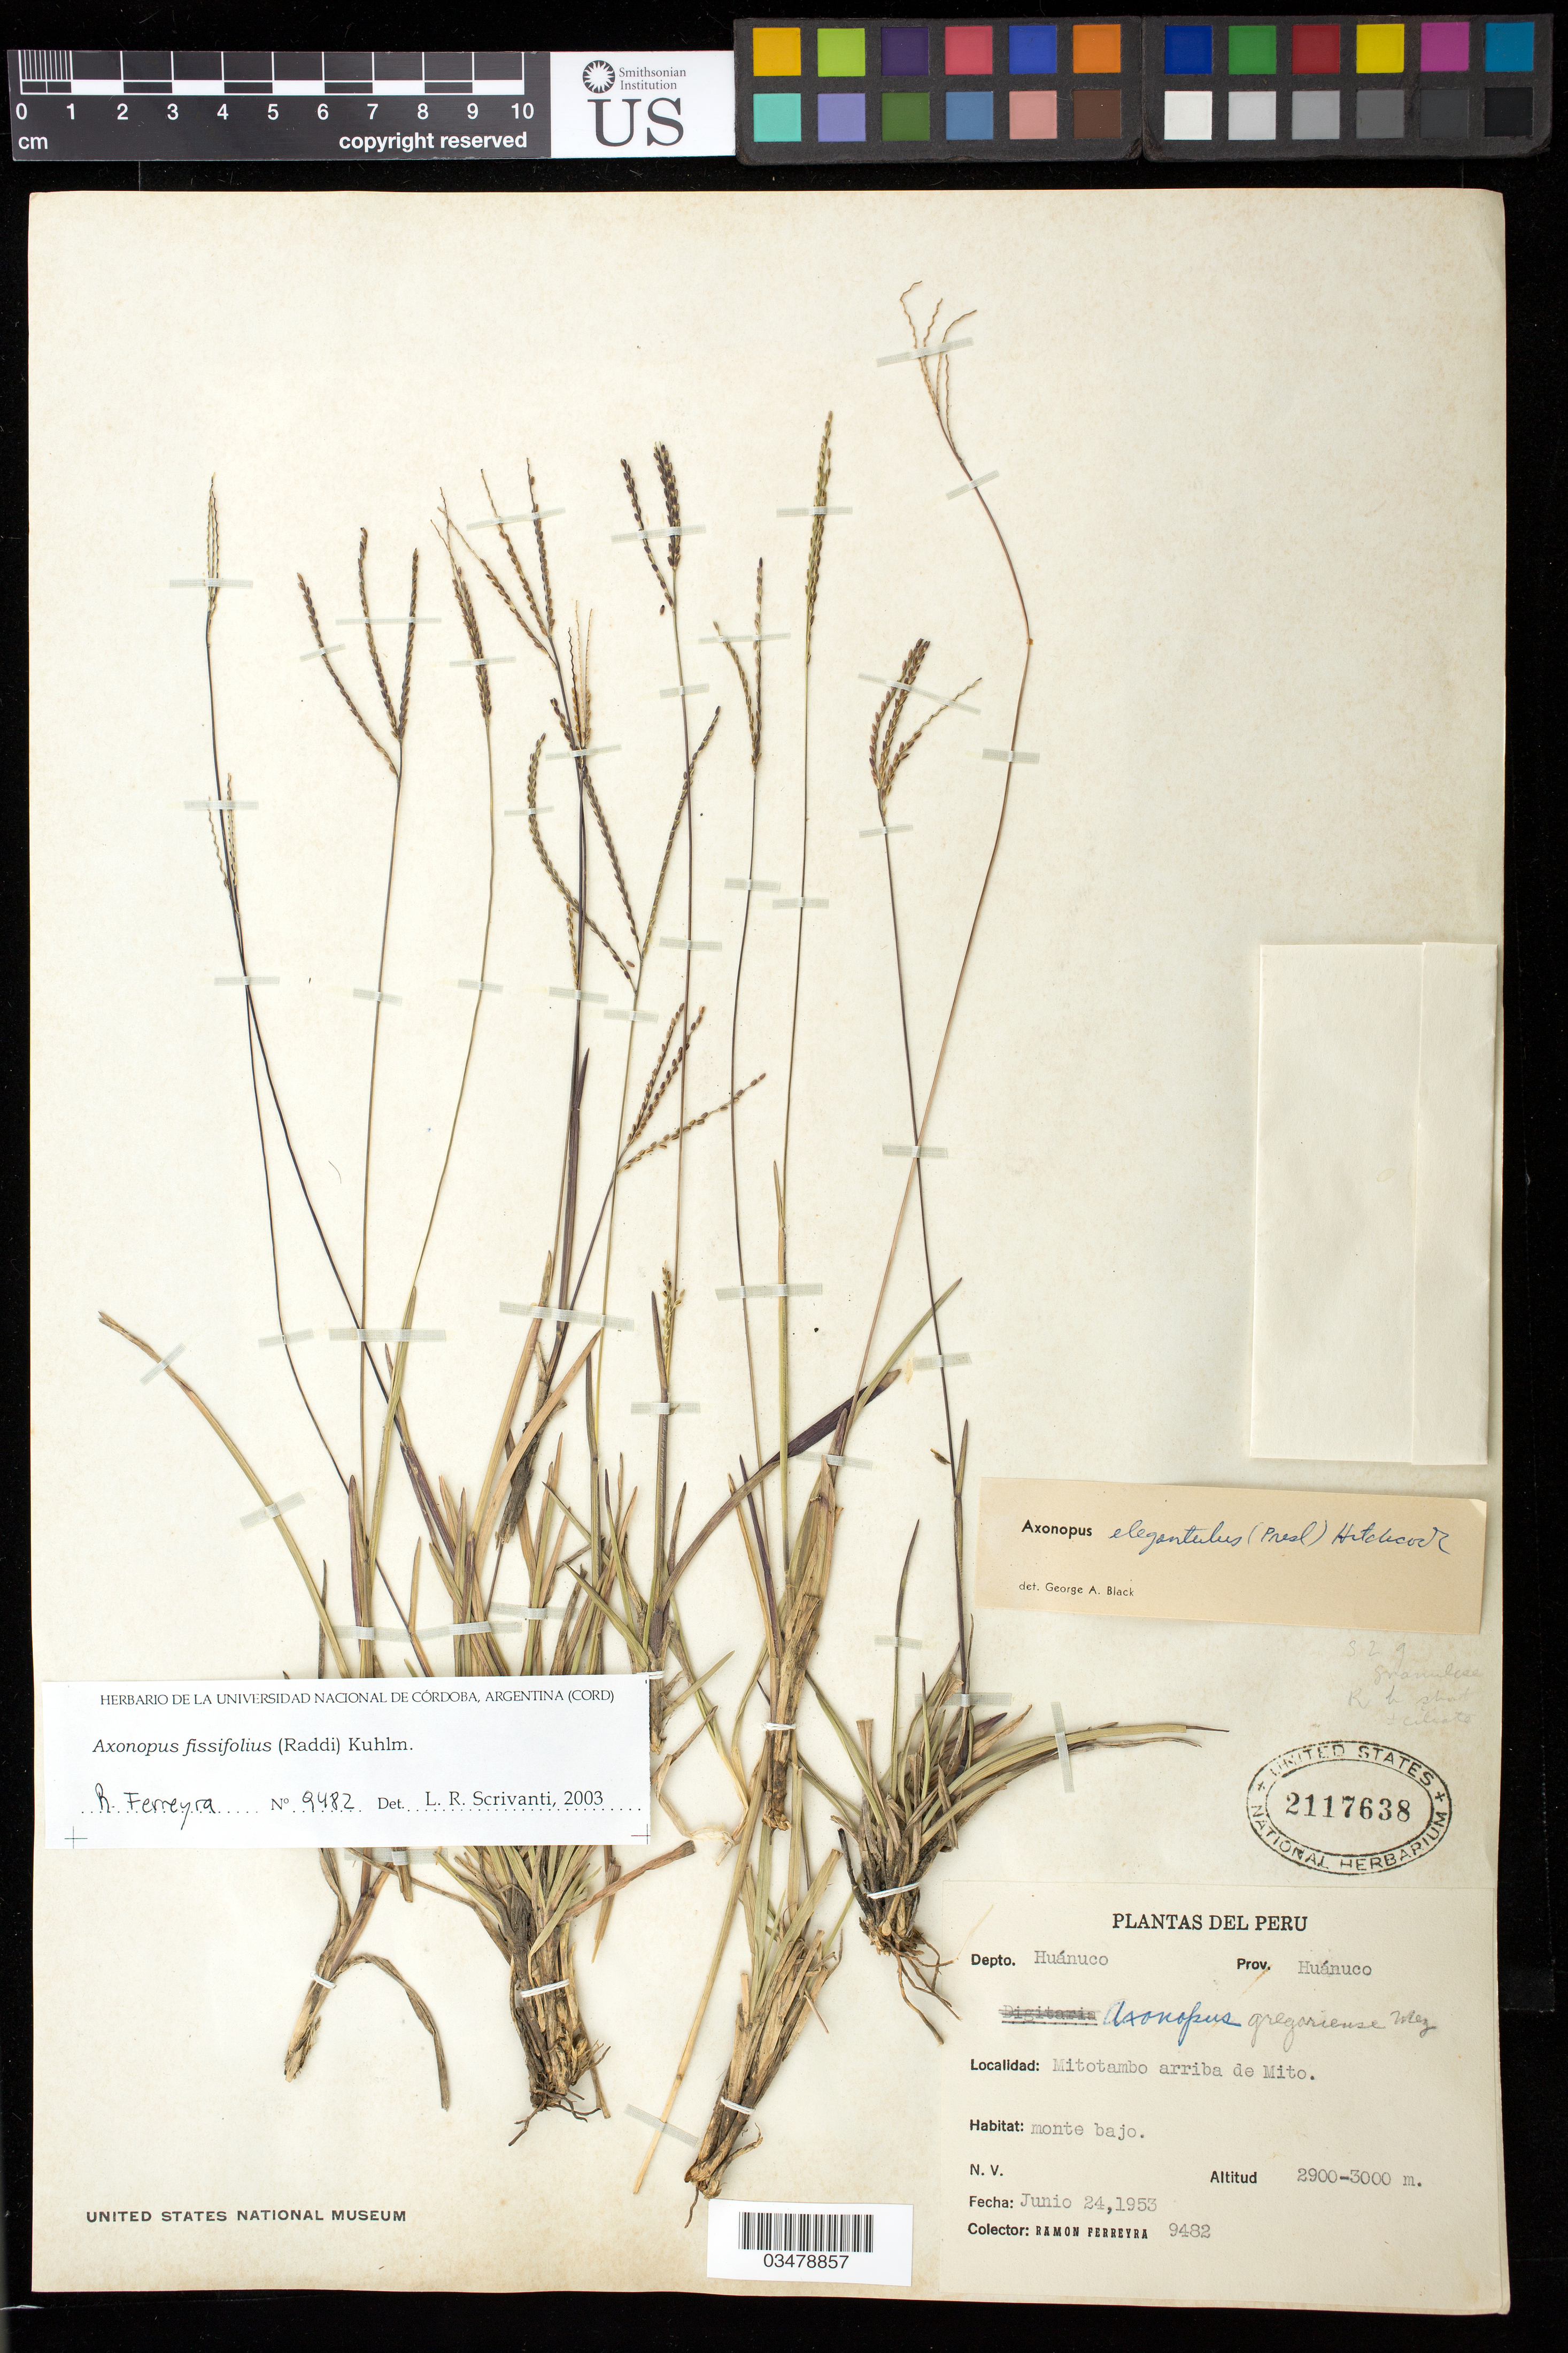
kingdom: Plantae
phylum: Tracheophyta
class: Liliopsida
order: Poales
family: Poaceae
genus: Axonopus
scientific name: Axonopus fissifolius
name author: (Raddi) Kuhlm.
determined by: Scrivanti, L. R.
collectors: R. A. Ferreyra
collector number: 9482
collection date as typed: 24 June 1953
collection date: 1953-06-24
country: Peru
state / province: Huánuco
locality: Prov. Huánuco, Dpto. Huánuco, Mitotambo, arriba de Mito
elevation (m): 2900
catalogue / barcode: US 2117638